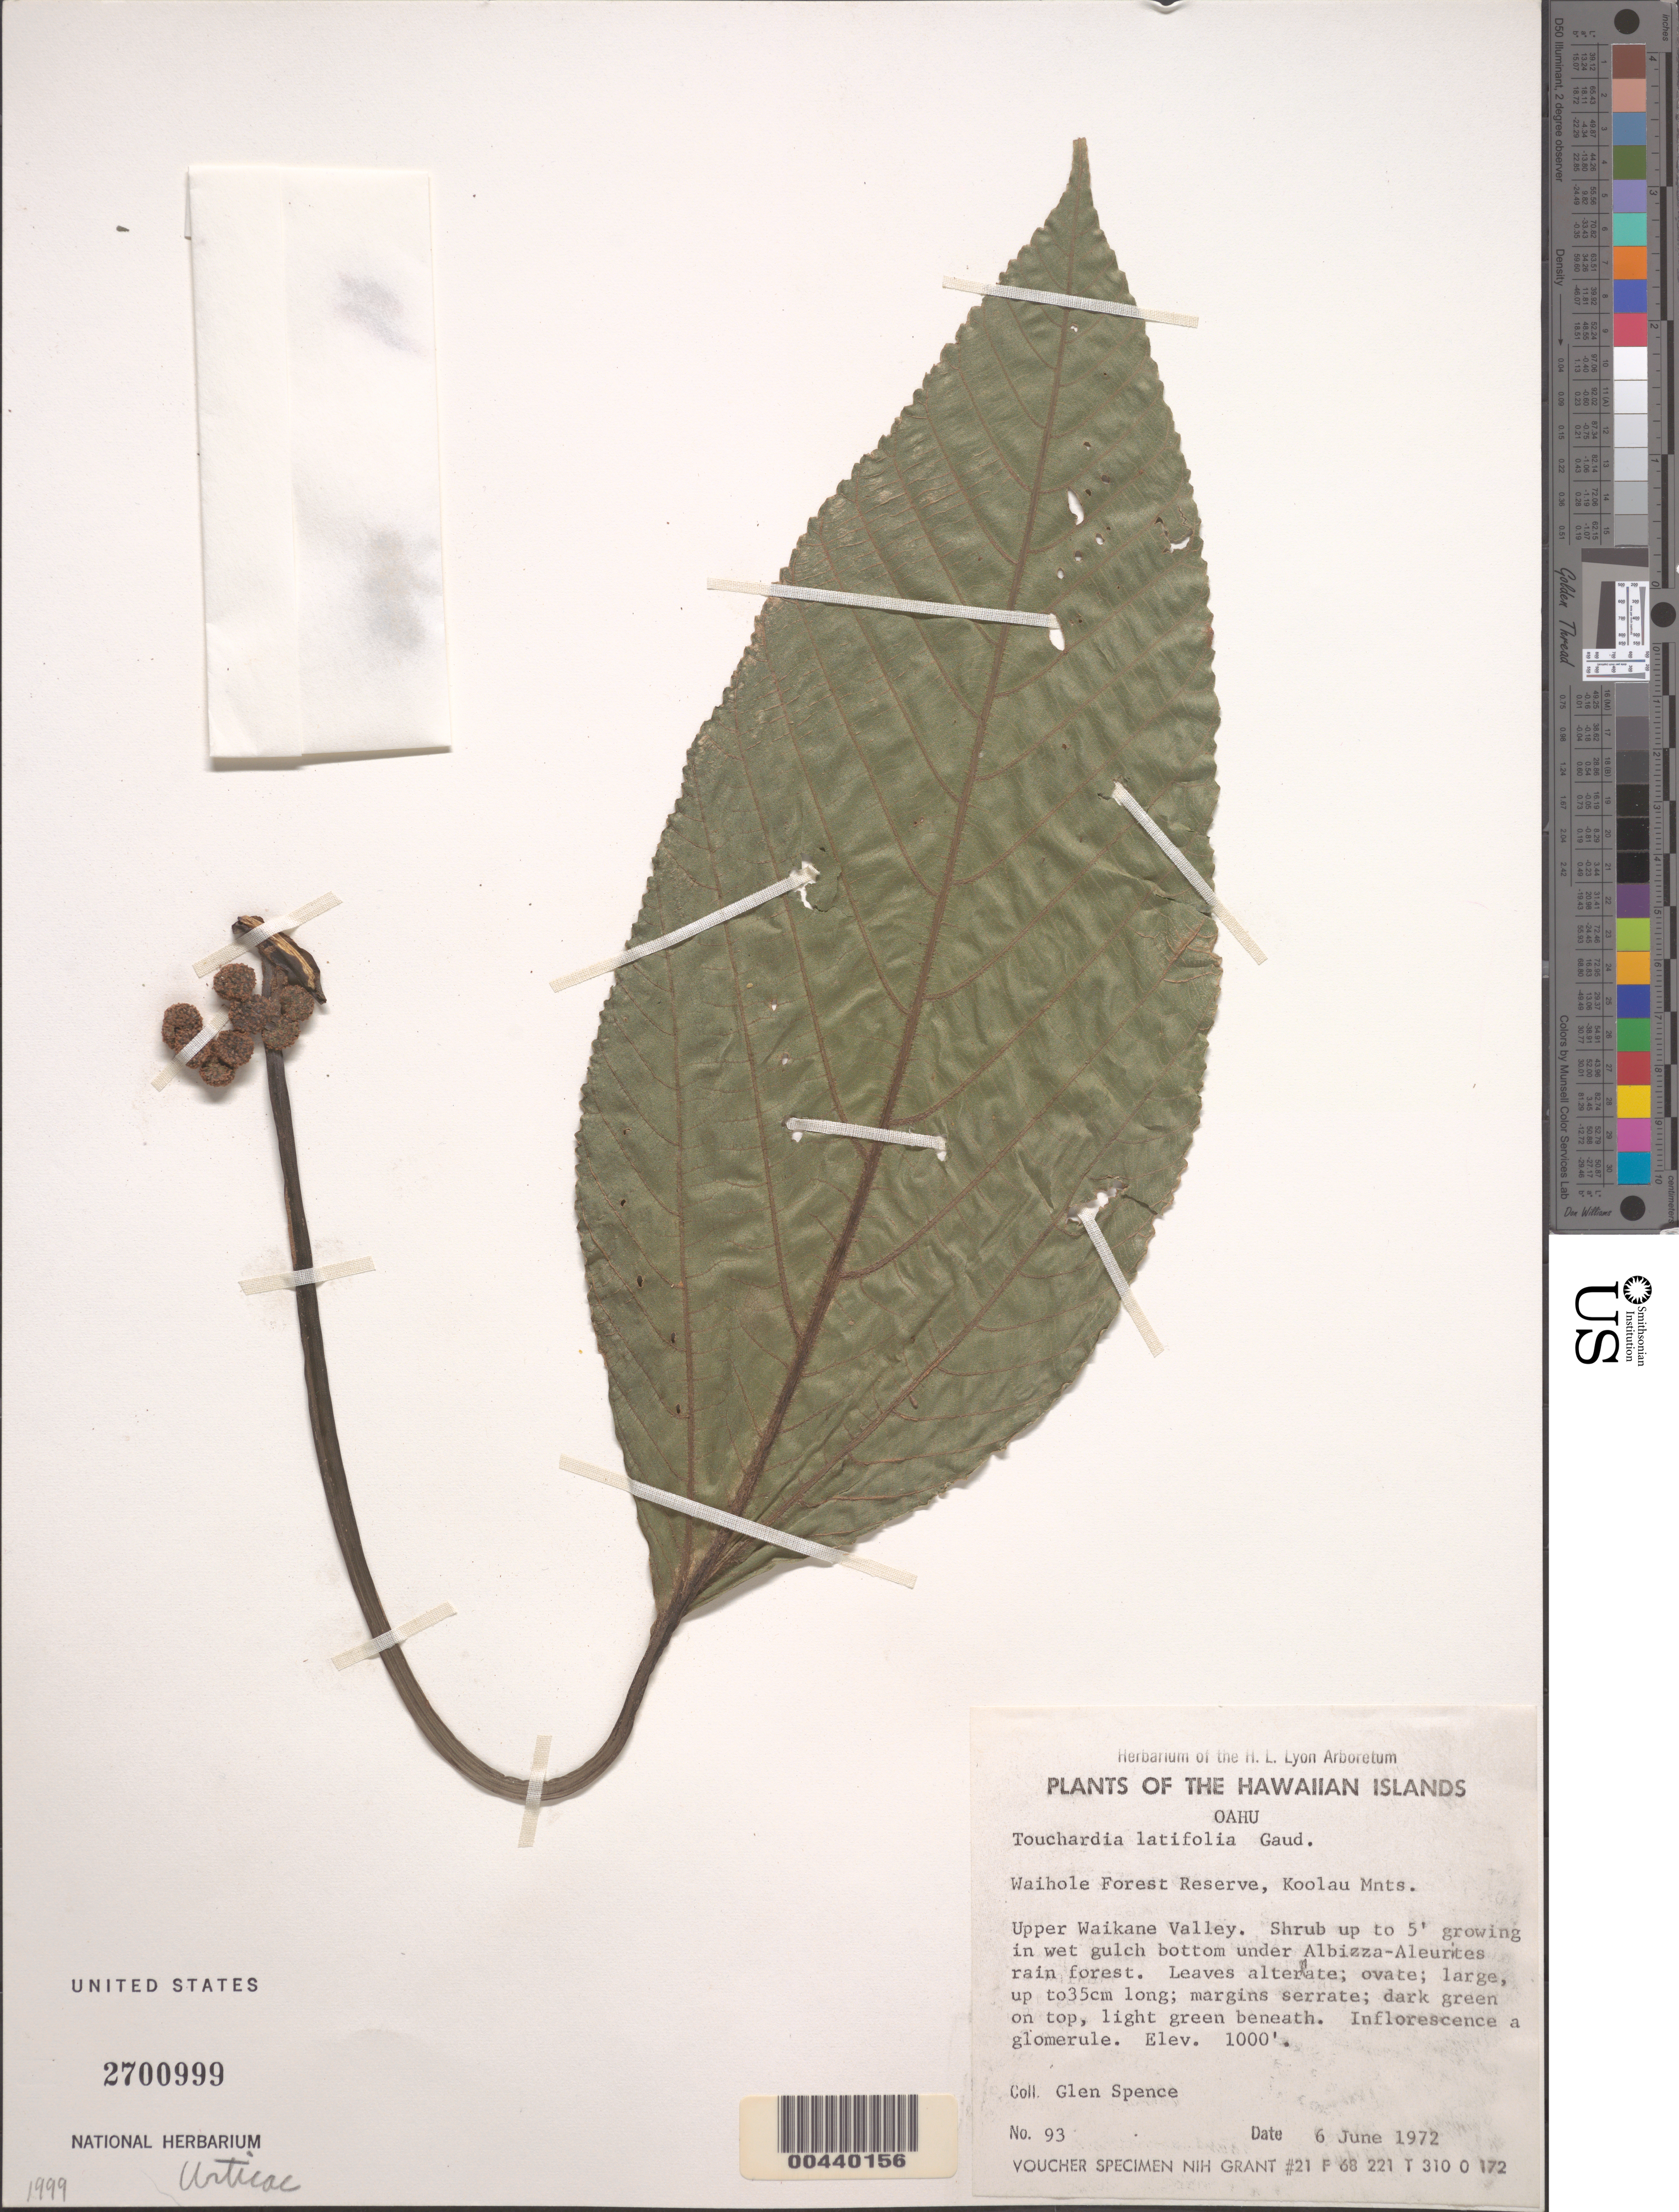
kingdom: Plantae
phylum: Tracheophyta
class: Magnoliopsida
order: Rosales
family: Urticaceae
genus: Touchardia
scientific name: Touchardia latifolia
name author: Gaudich.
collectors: G. Spence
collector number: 93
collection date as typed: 6 Jun 1972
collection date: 1972-06-06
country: United States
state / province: Hawaii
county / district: Honolulu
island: Oahu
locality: Waihole Forest Reserve, Koolau Mountains, Upper Waikane Valley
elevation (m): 305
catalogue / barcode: US 2700999